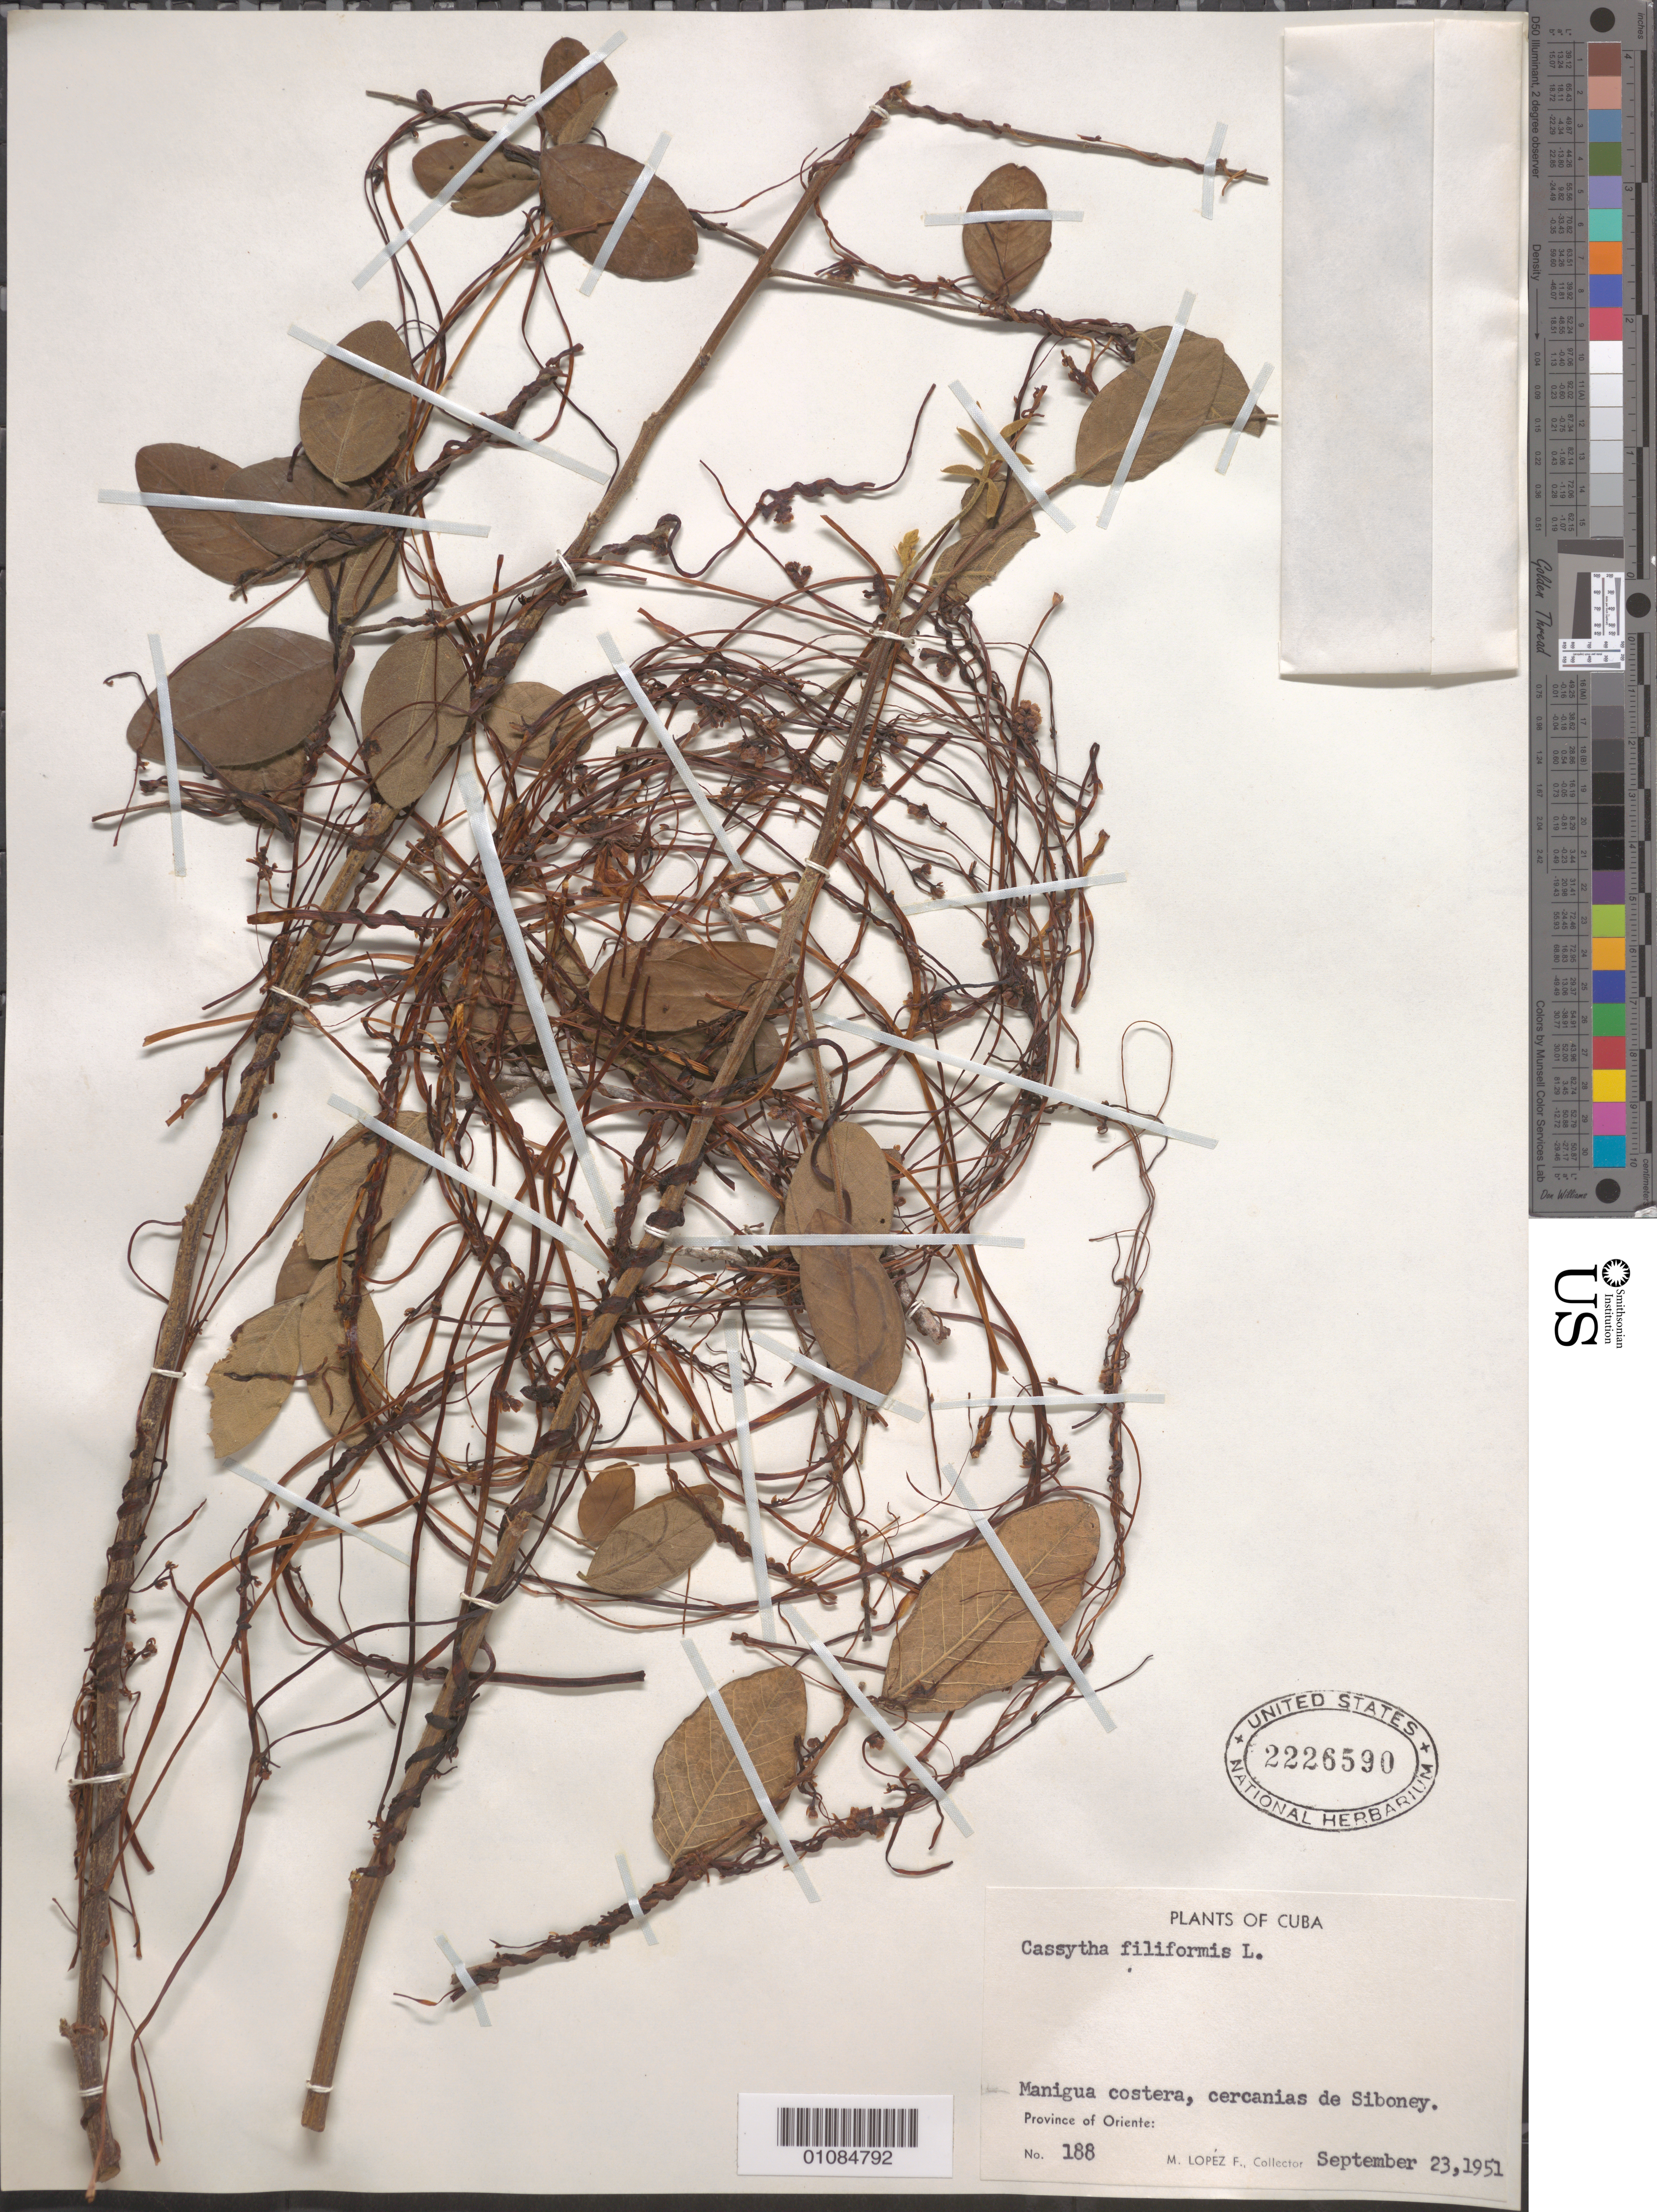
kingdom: Plantae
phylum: Tracheophyta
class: Magnoliopsida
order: Laurales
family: Lauraceae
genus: Cassytha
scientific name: Cassytha filiformis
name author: L.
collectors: M. López Figueiras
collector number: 188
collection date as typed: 23 Sep 1951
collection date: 1951-09-23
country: Cuba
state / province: Oriente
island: Cuba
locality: Province of Oriente: Manigua costera, cercanias de Siboney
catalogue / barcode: US 2226590